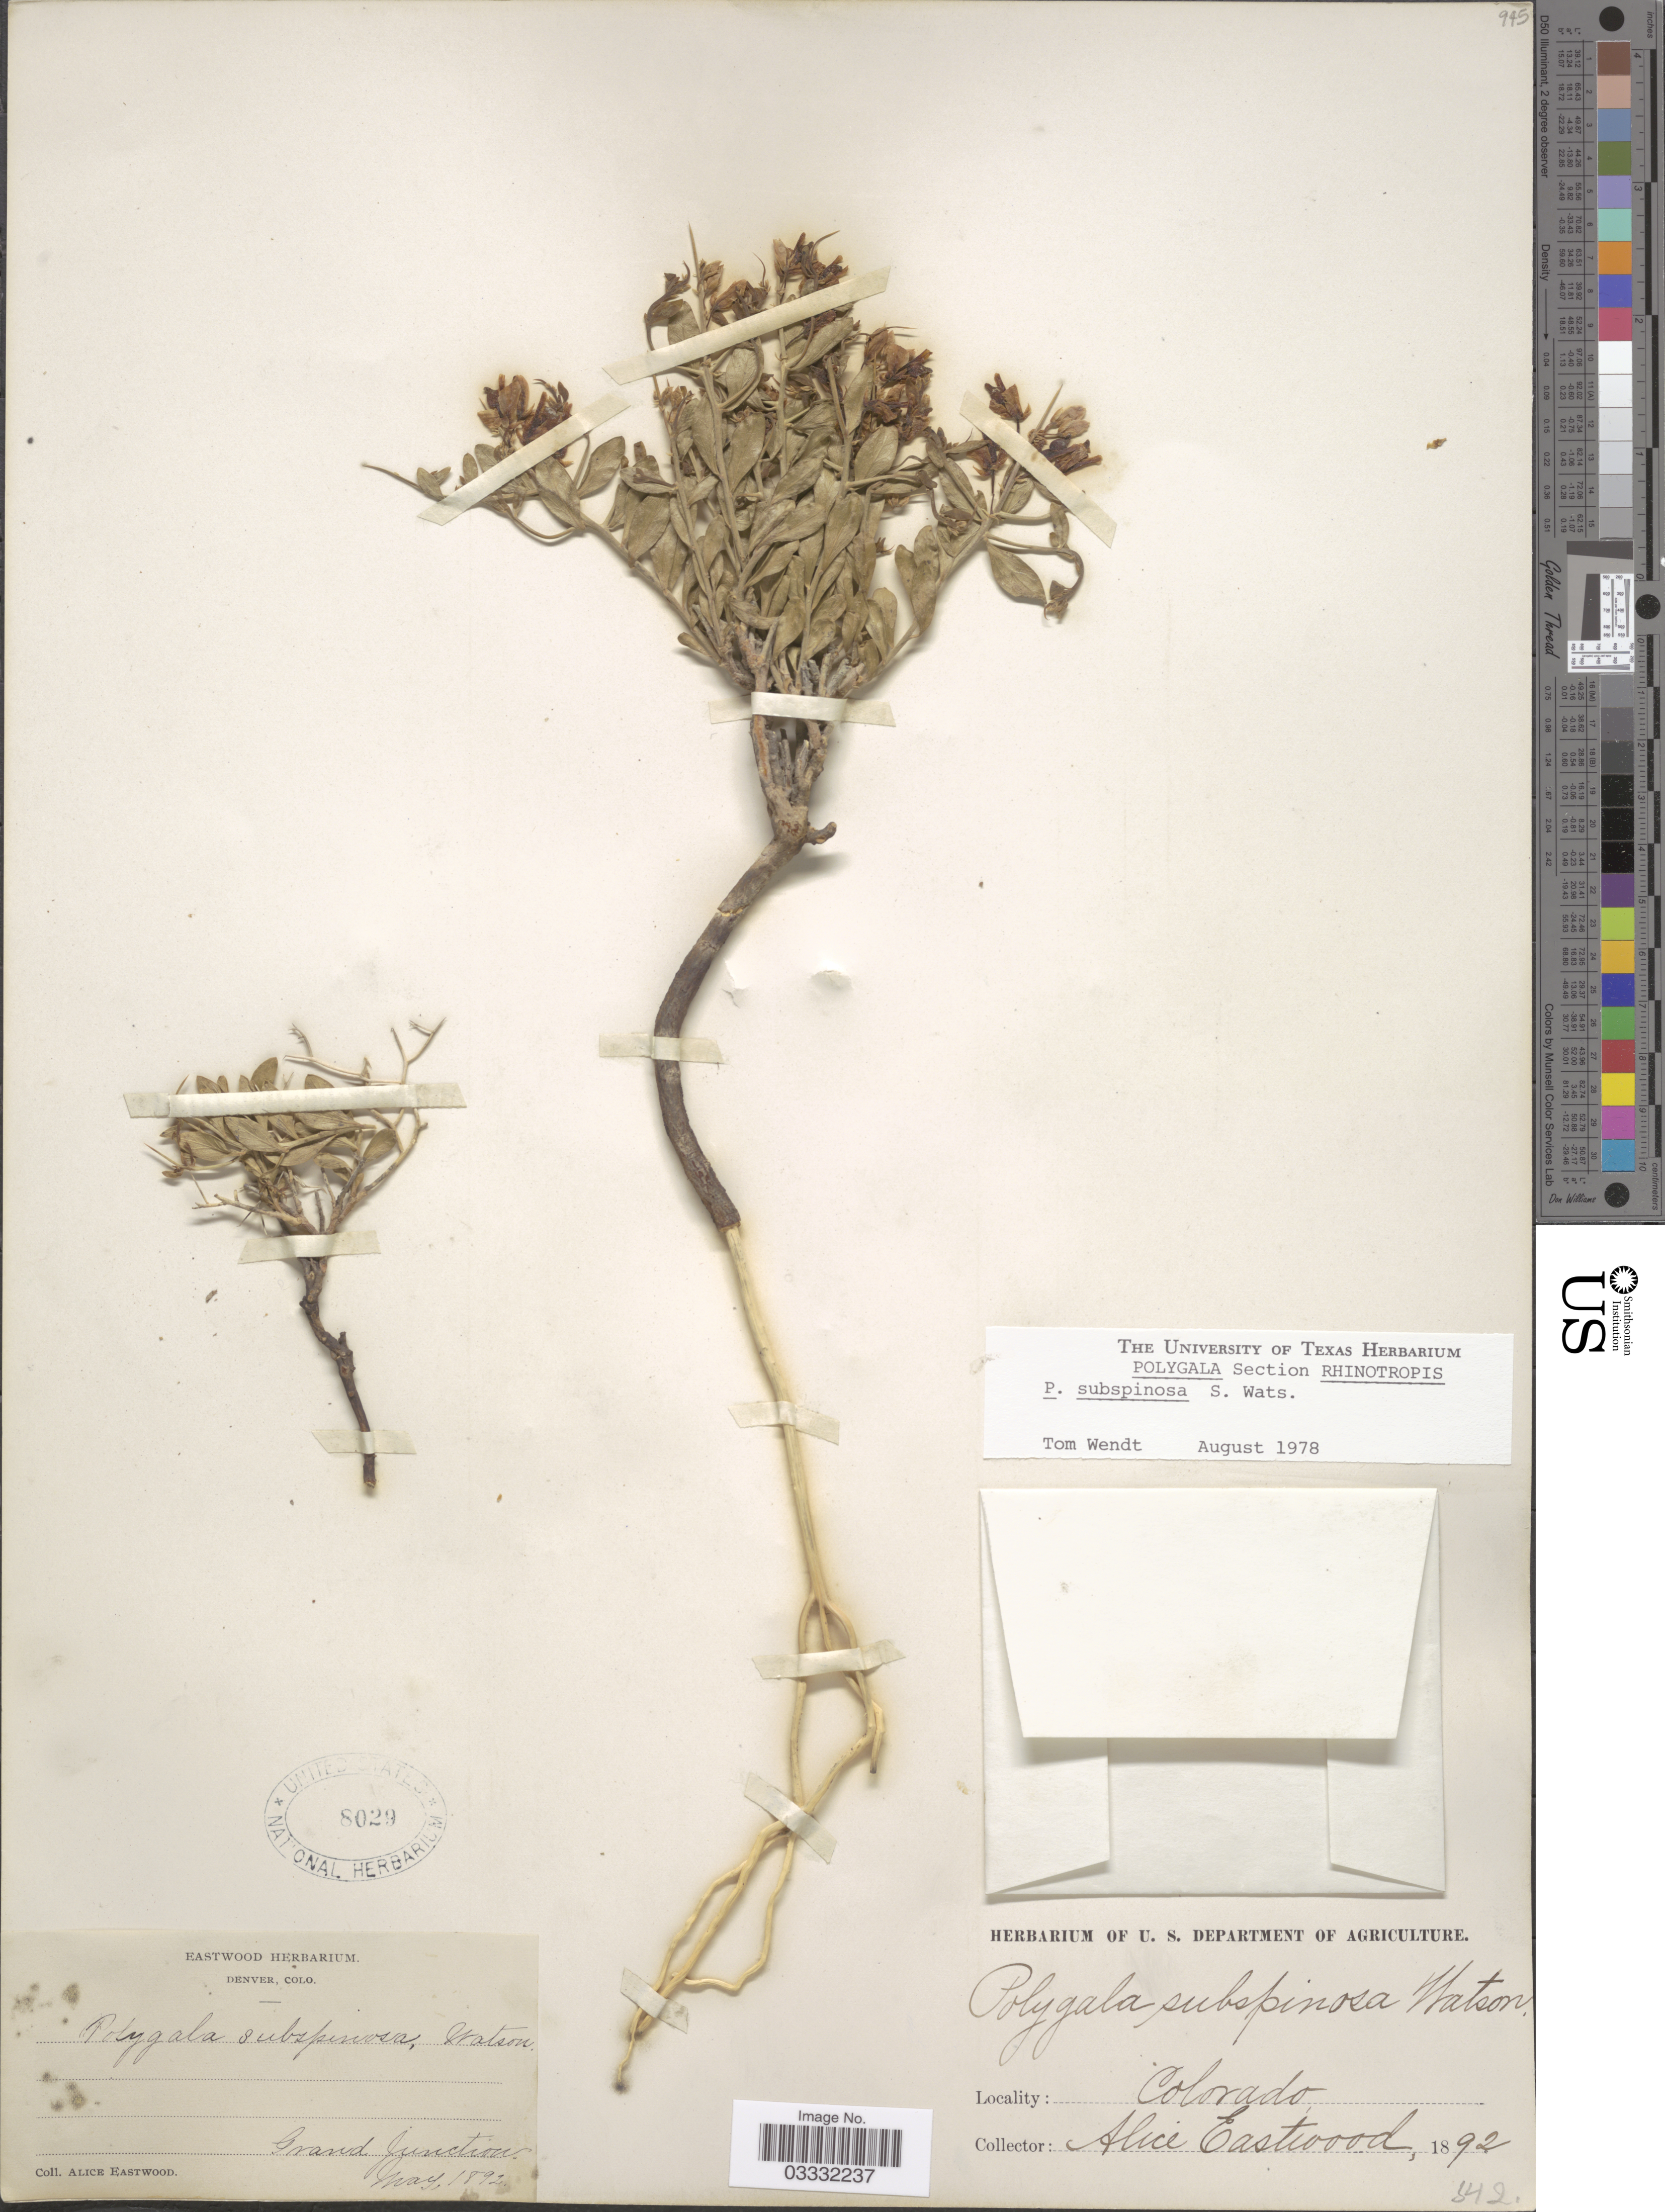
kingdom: Plantae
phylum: Tracheophyta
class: Magnoliopsida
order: Fabales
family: Polygalaceae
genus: Rhinotropis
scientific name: Rhinotropis subspinosa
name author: (S. Watson) J.R. Abbott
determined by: Strong, Mark T., (BOT), Smithsonian Institution - National Museum of Natural History (UNITED STATES)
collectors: A. Eastwood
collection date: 1892-05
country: United States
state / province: Colorado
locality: Grand Junction.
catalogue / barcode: US 8029